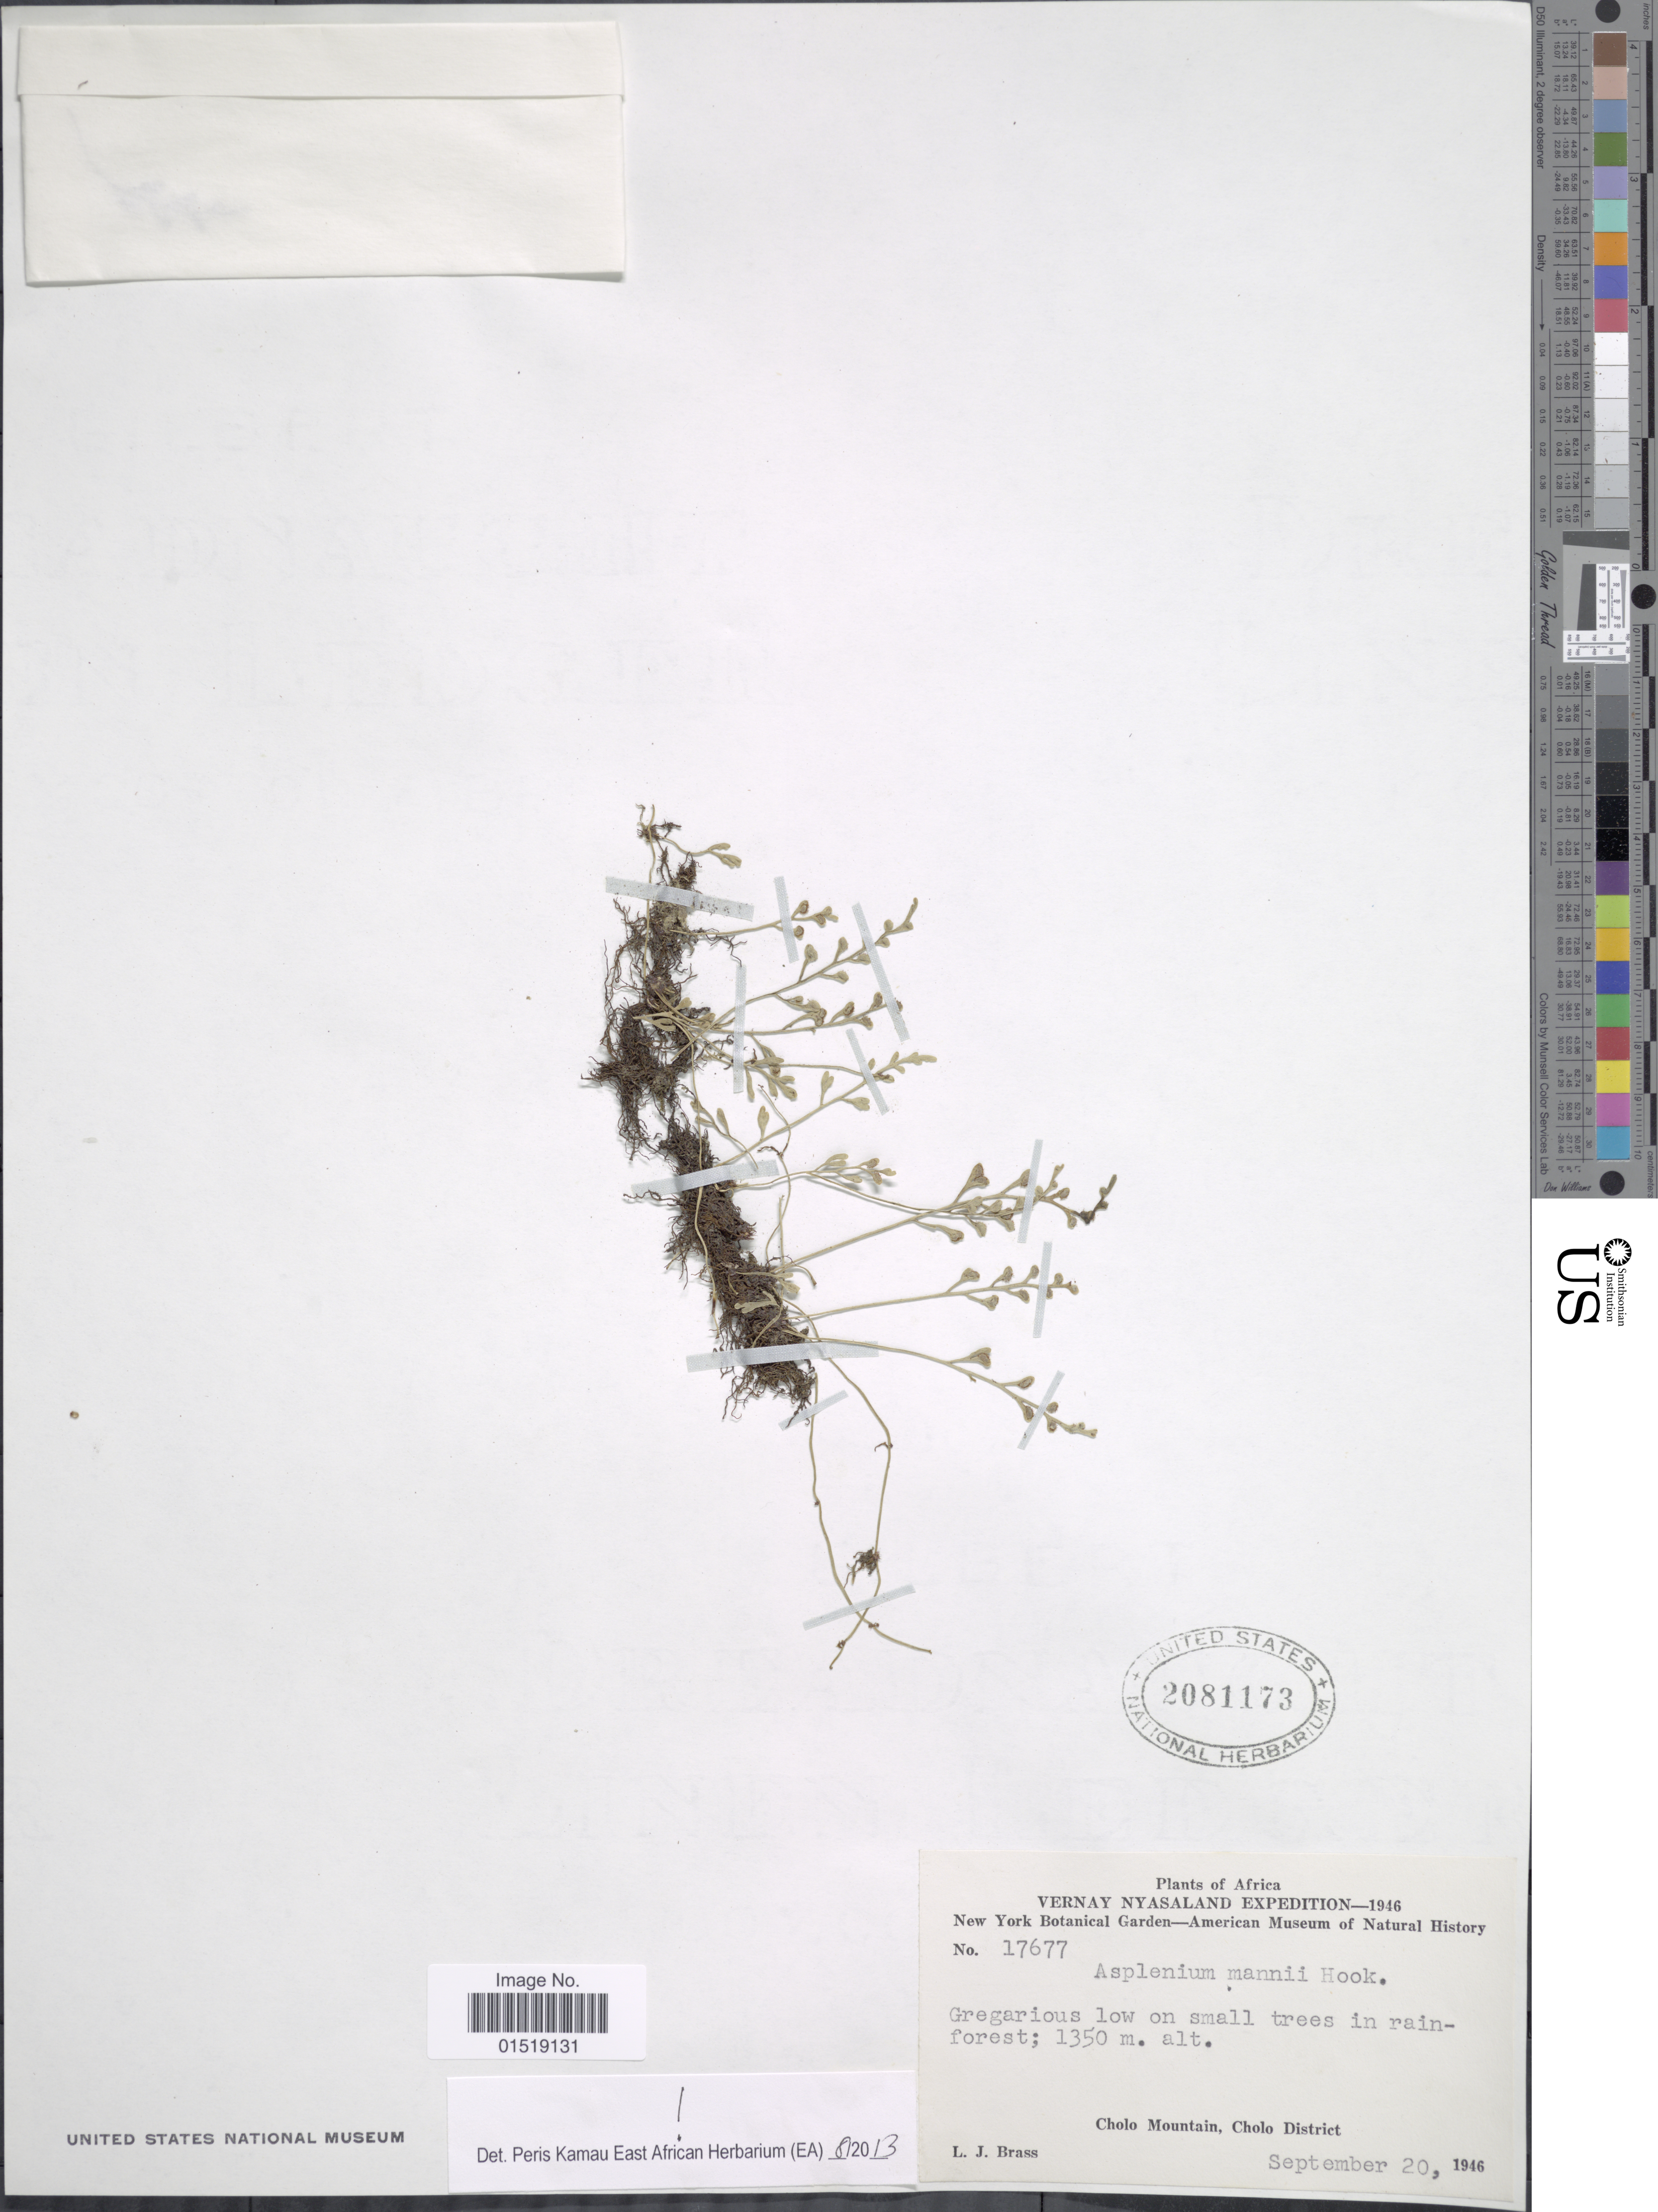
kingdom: Plantae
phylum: Tracheophyta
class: Polypodiopsida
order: Polypodiales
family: Aspleniaceae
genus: Asplenium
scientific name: Asplenium mannii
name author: Hook.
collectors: L. J. Brass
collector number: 17677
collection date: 1946-09-20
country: Malawi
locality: Cholo Mountain, Cholo District.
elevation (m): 1350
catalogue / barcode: US 2081173